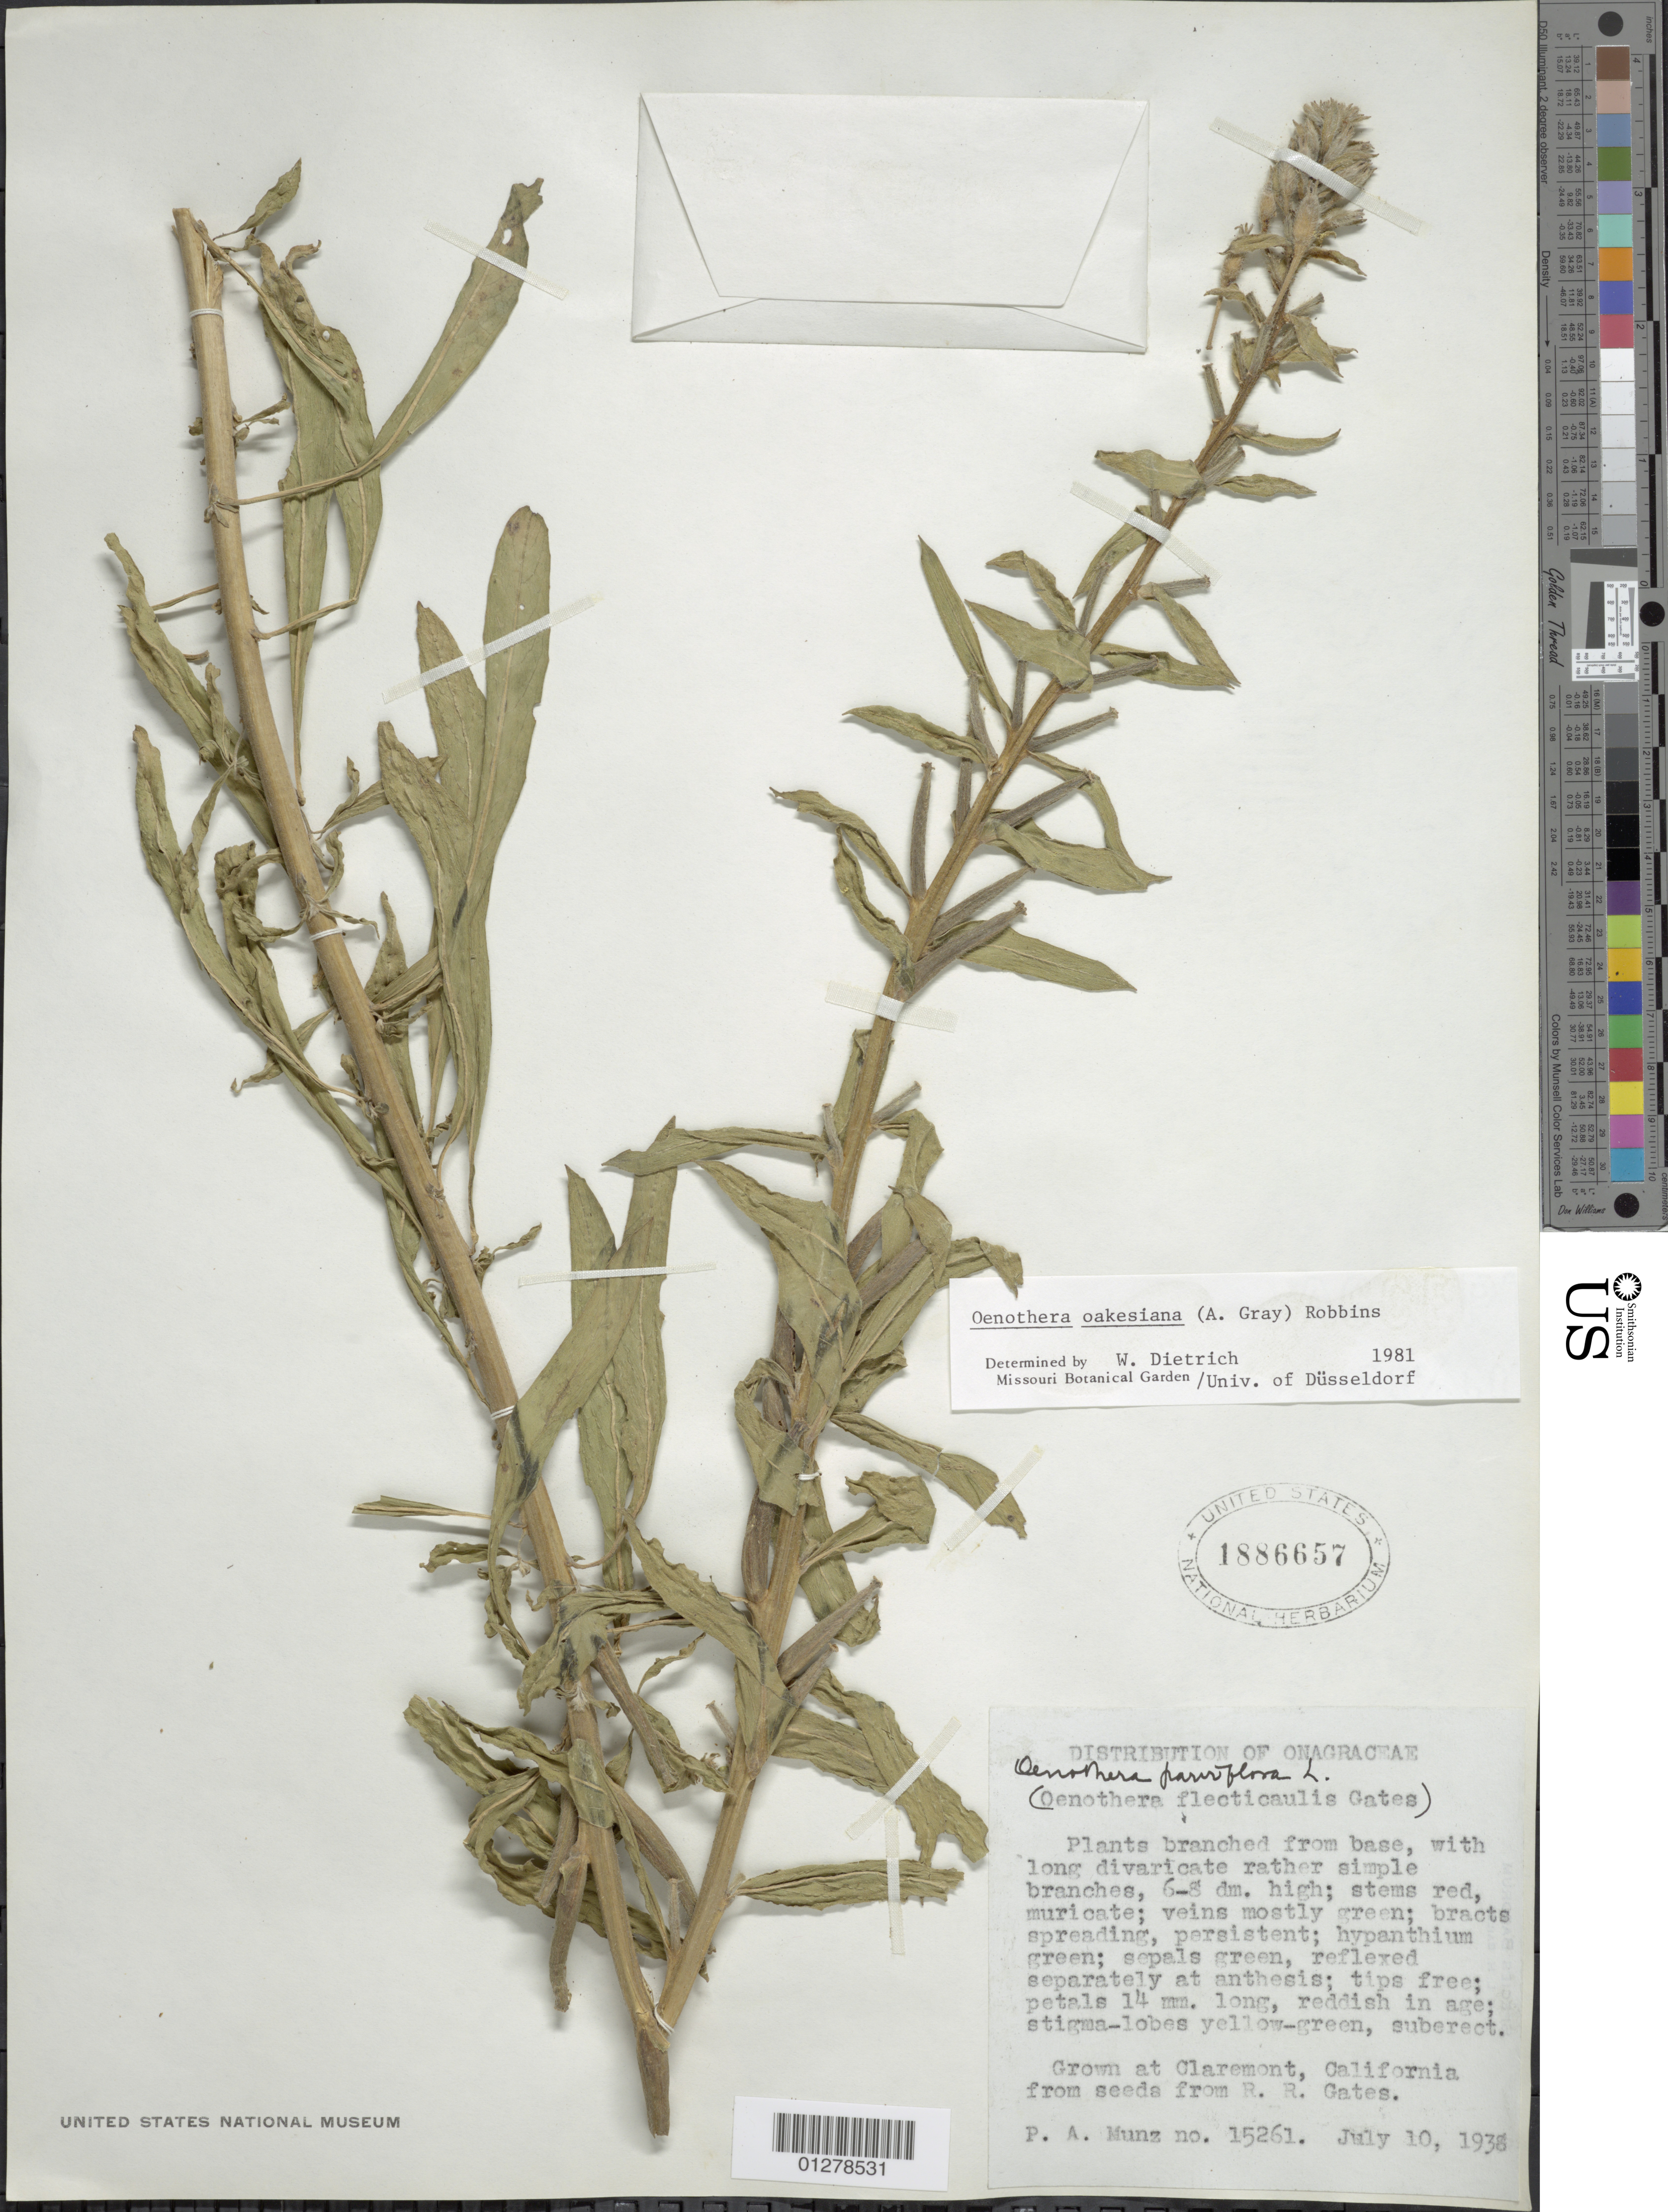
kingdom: Plantae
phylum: Tracheophyta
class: Magnoliopsida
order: Myrtales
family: Onagraceae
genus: Oenothera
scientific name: Oenothera oakesiana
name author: (A. Gray) J.W. Robbins ex S. Watson & J.M. Coult.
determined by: Dietrich, W.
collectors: P. A. Munz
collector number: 15261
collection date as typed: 10 Jul 1938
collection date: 1938-07-10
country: United States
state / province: California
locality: Claremont, Pomona College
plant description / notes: Grown from seed from R. R. Gates.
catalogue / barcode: US 1886657